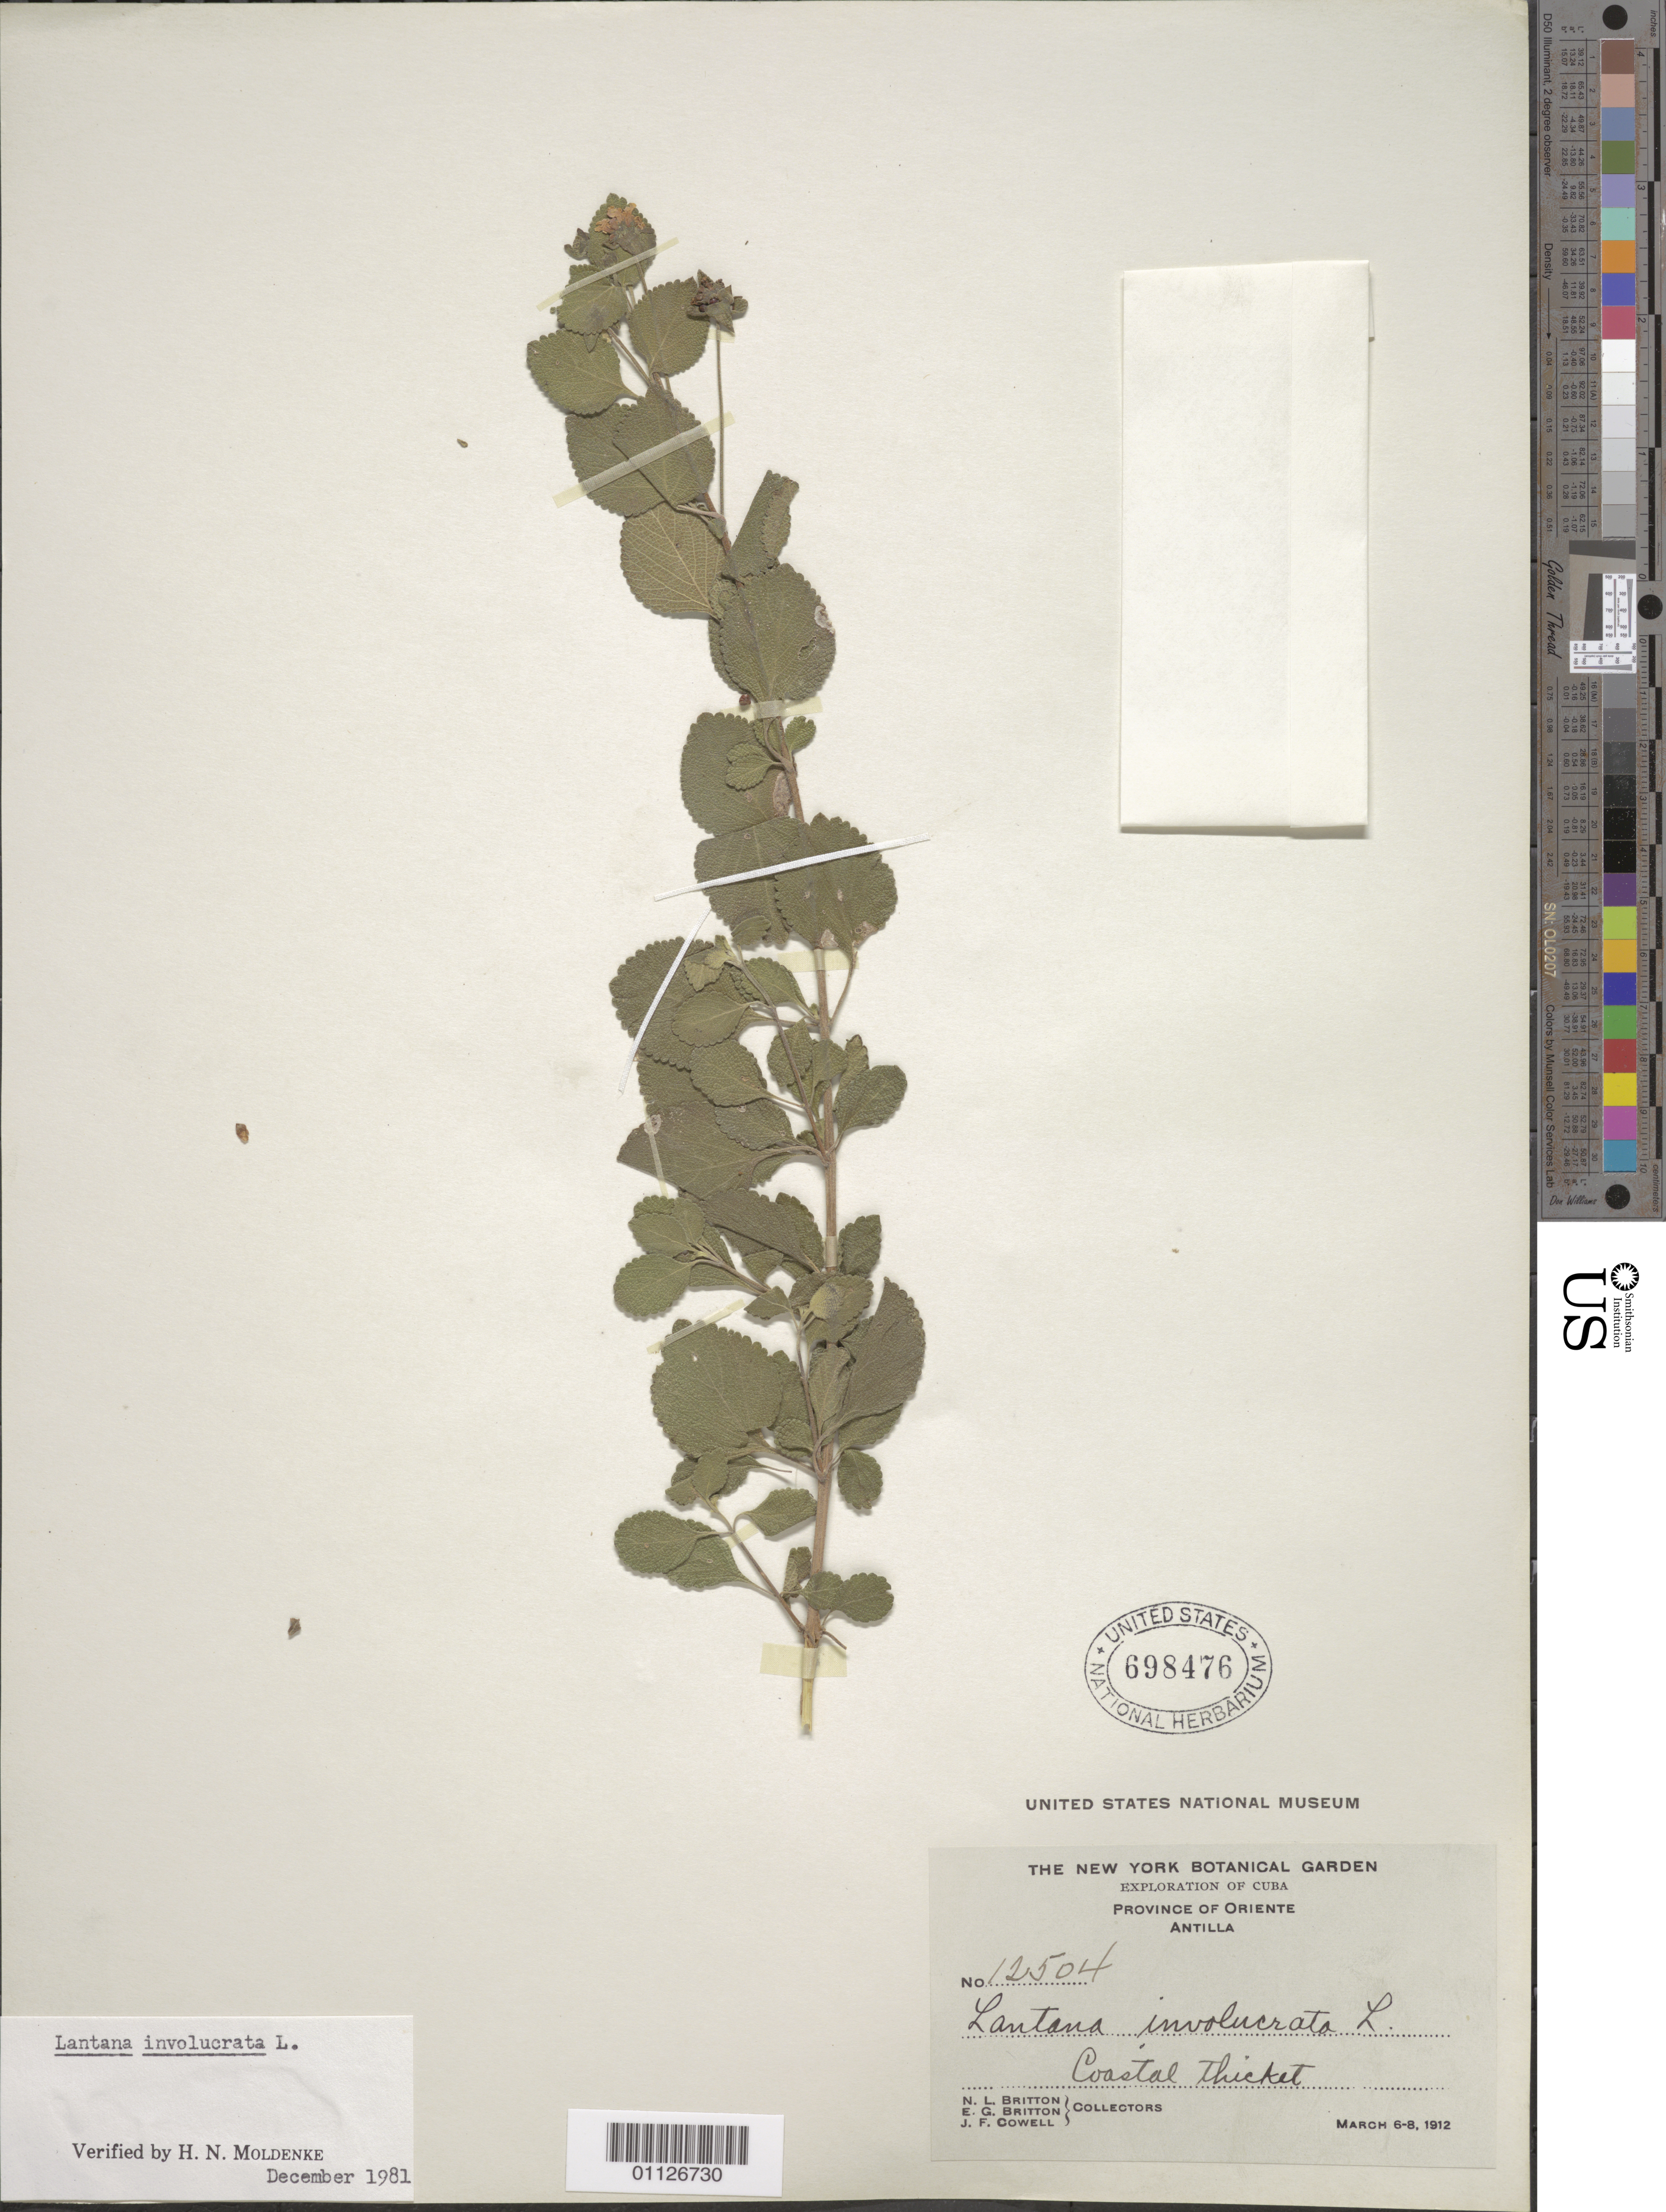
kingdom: Plantae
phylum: Tracheophyta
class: Magnoliopsida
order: Lamiales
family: Verbenaceae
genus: Lantana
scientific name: Lantana involucrata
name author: L.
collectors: N. Britton, E. G. Britton & J. F. Cowell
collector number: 12504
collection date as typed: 06 Mar 1912 to 08 Mar 1912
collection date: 1912-03-06/1912-03-08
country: Cuba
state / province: Holguín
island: Cuba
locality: Antilla: Coastal thicket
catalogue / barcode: US 698476